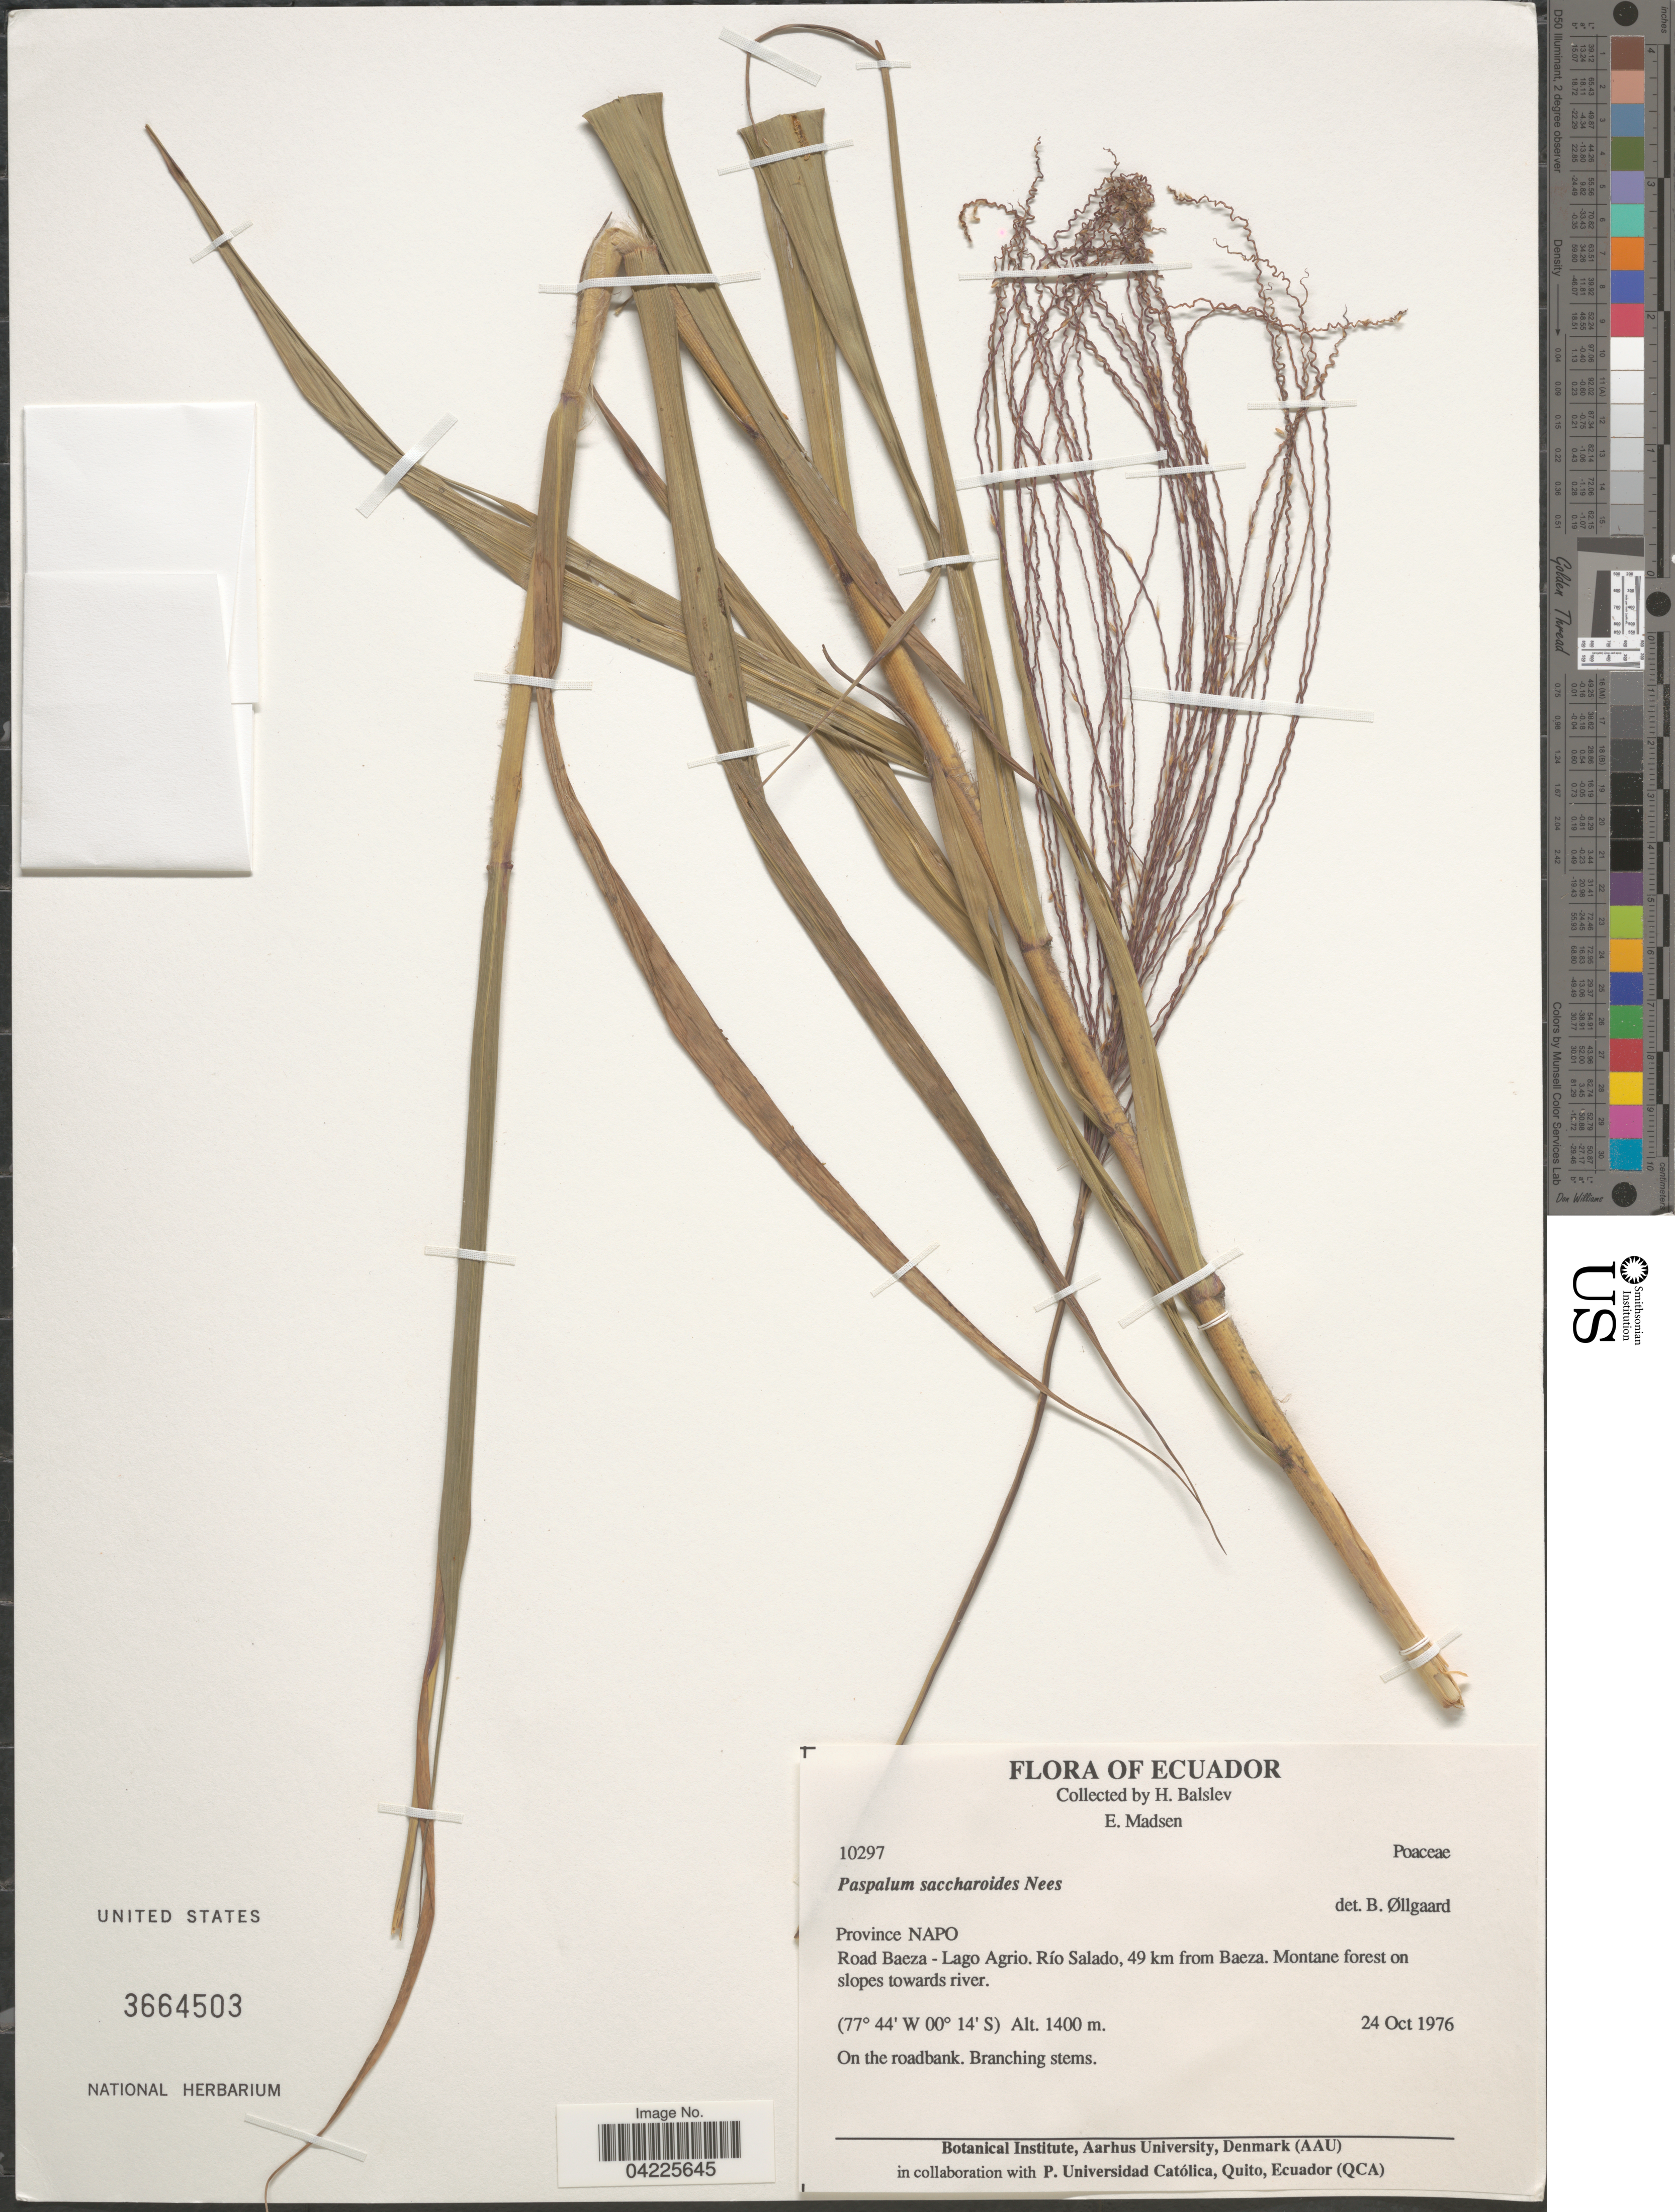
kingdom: Plantae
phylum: Tracheophyta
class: Liliopsida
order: Poales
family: Poaceae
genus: Paspalum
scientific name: Paspalum saccharoides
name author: Nees ex Trin.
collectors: H. Balslev & E. Madsen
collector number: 10297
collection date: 1976-10-24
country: Ecuador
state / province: Napo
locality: Road Baeza - Lago Agrio. Río Salado, 49 km from Baeza. Montane forest on slopes towards river.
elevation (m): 1400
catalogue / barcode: US 3664503